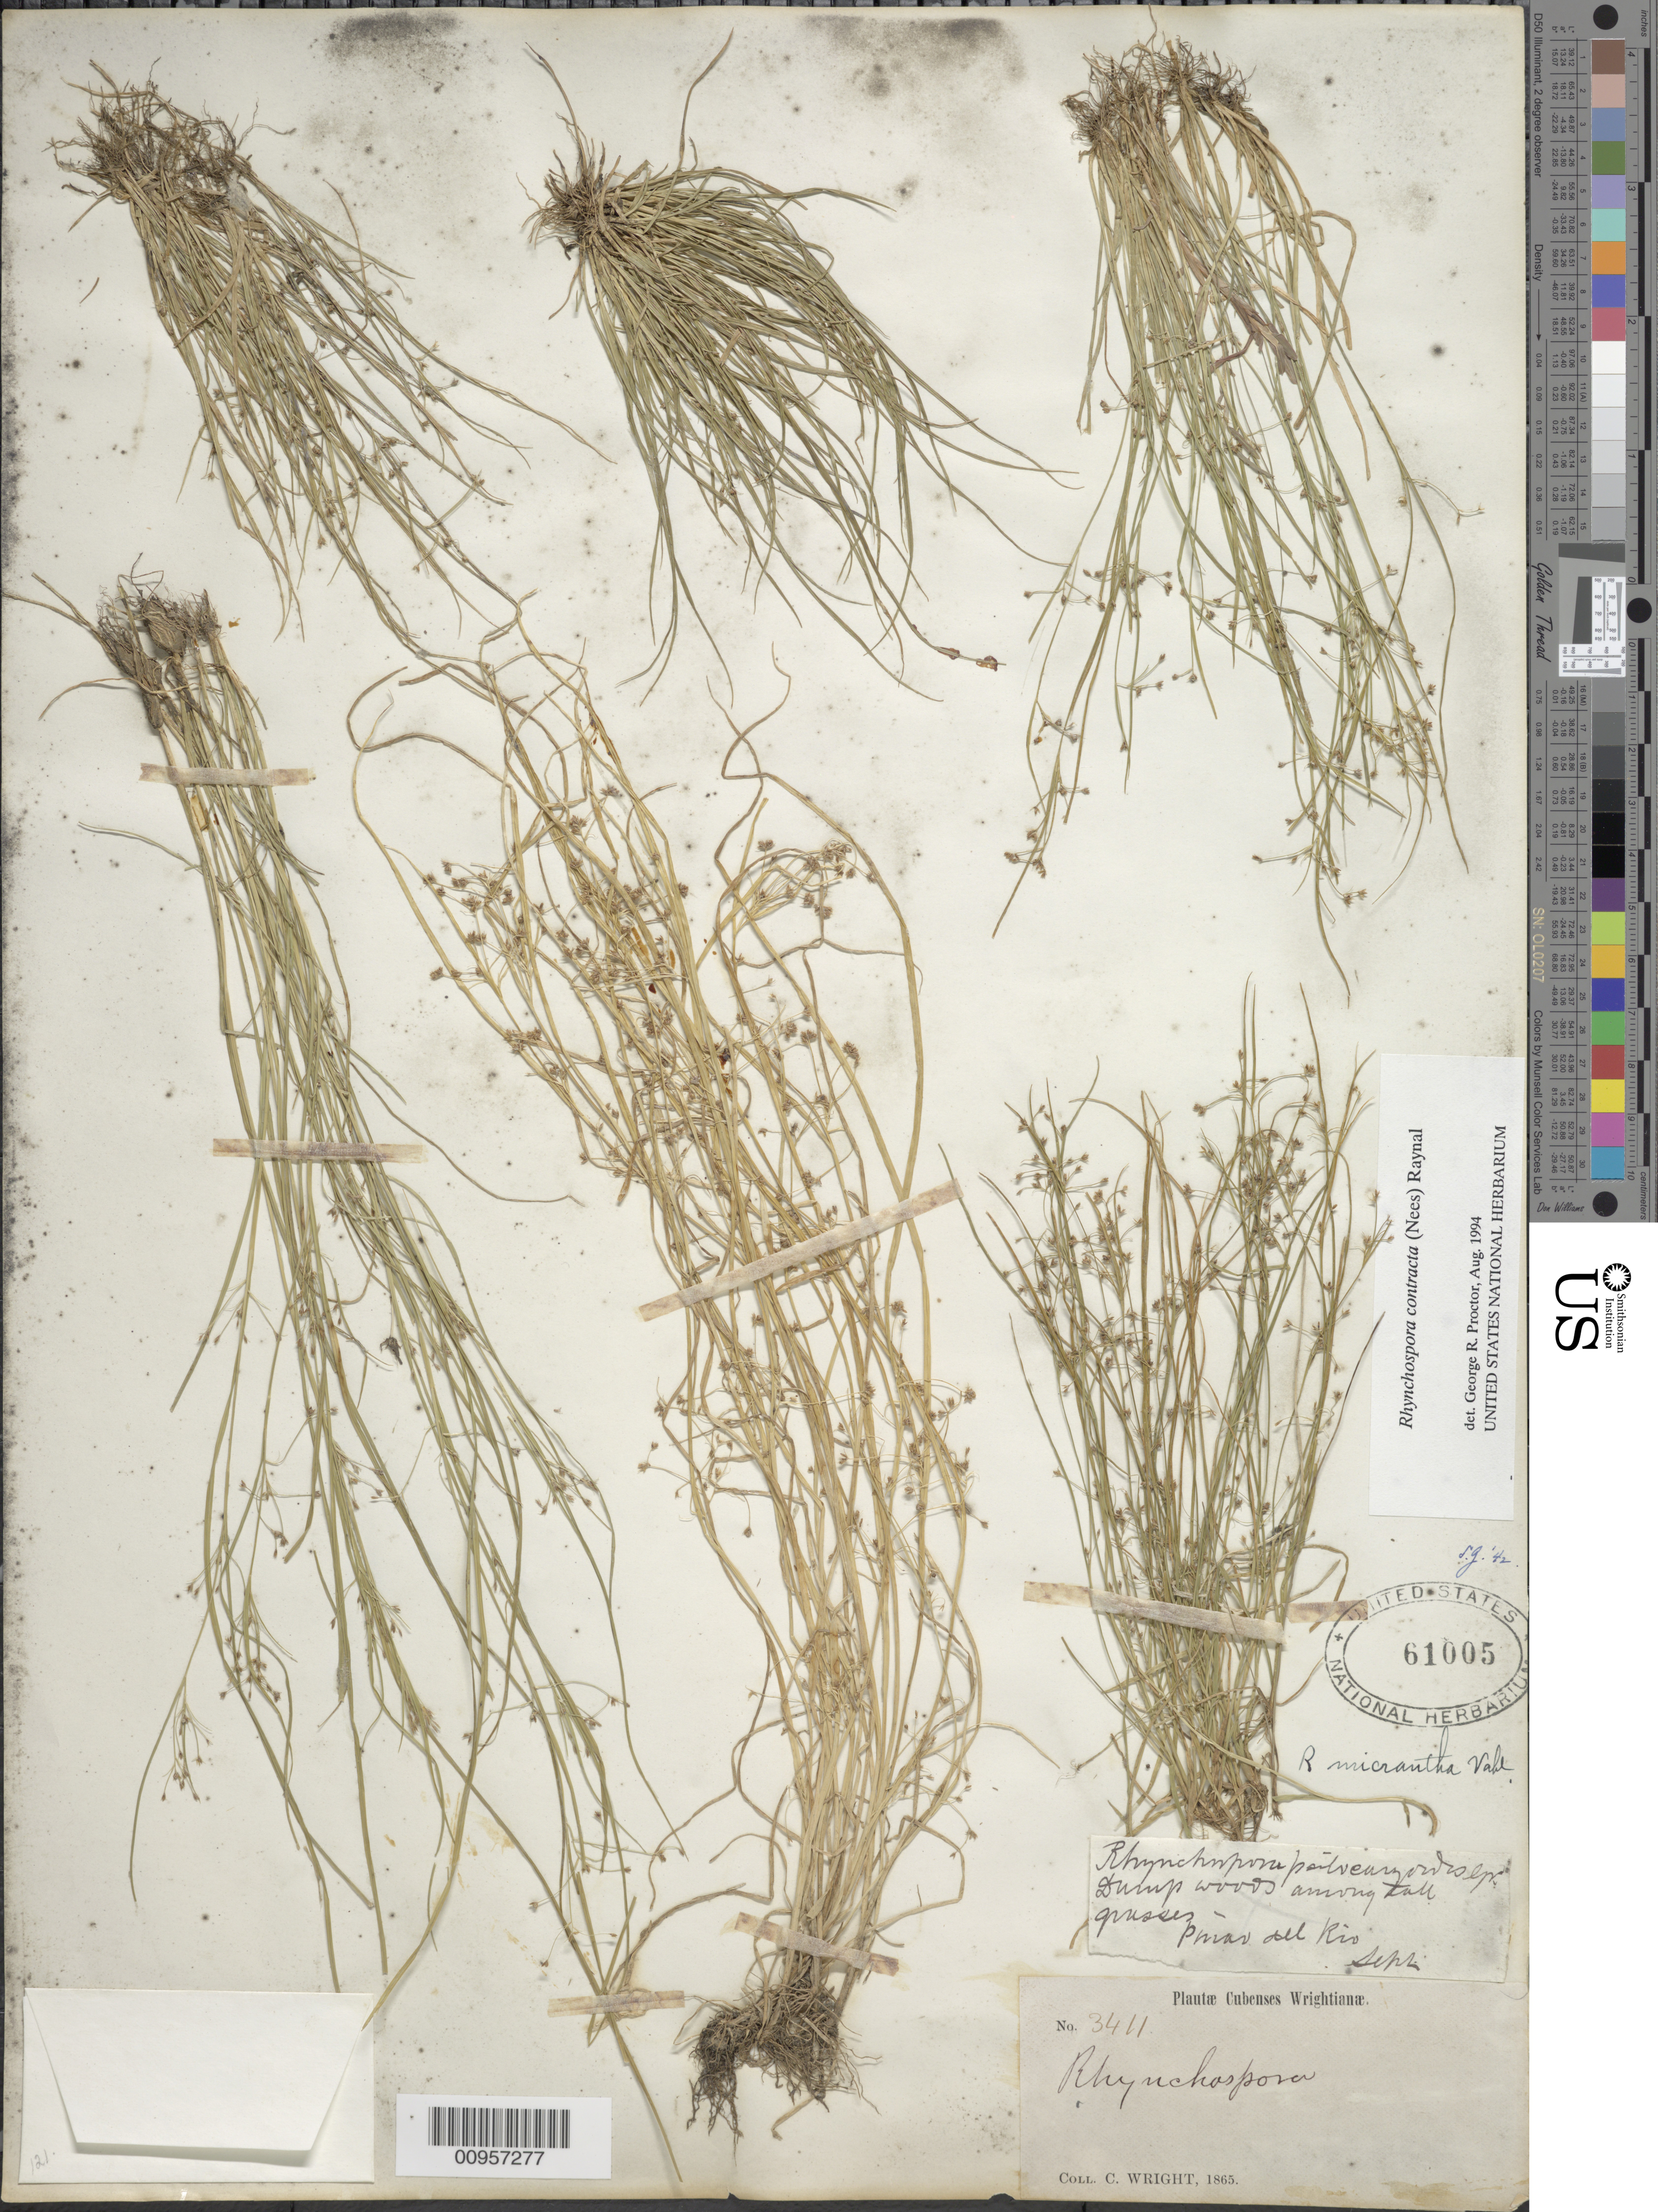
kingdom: Plantae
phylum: Tracheophyta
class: Liliopsida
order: Poales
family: Cyperaceae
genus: Rhynchospora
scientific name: Rhynchospora contracta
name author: (Nees) J. Raynal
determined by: Proctor, G. R.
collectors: C. Wright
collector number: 3411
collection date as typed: Sep 1865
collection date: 1865-09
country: Cuba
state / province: Pinar del Rio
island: Cuba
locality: Woods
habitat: Damp woods among tall grasses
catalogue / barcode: US 61005